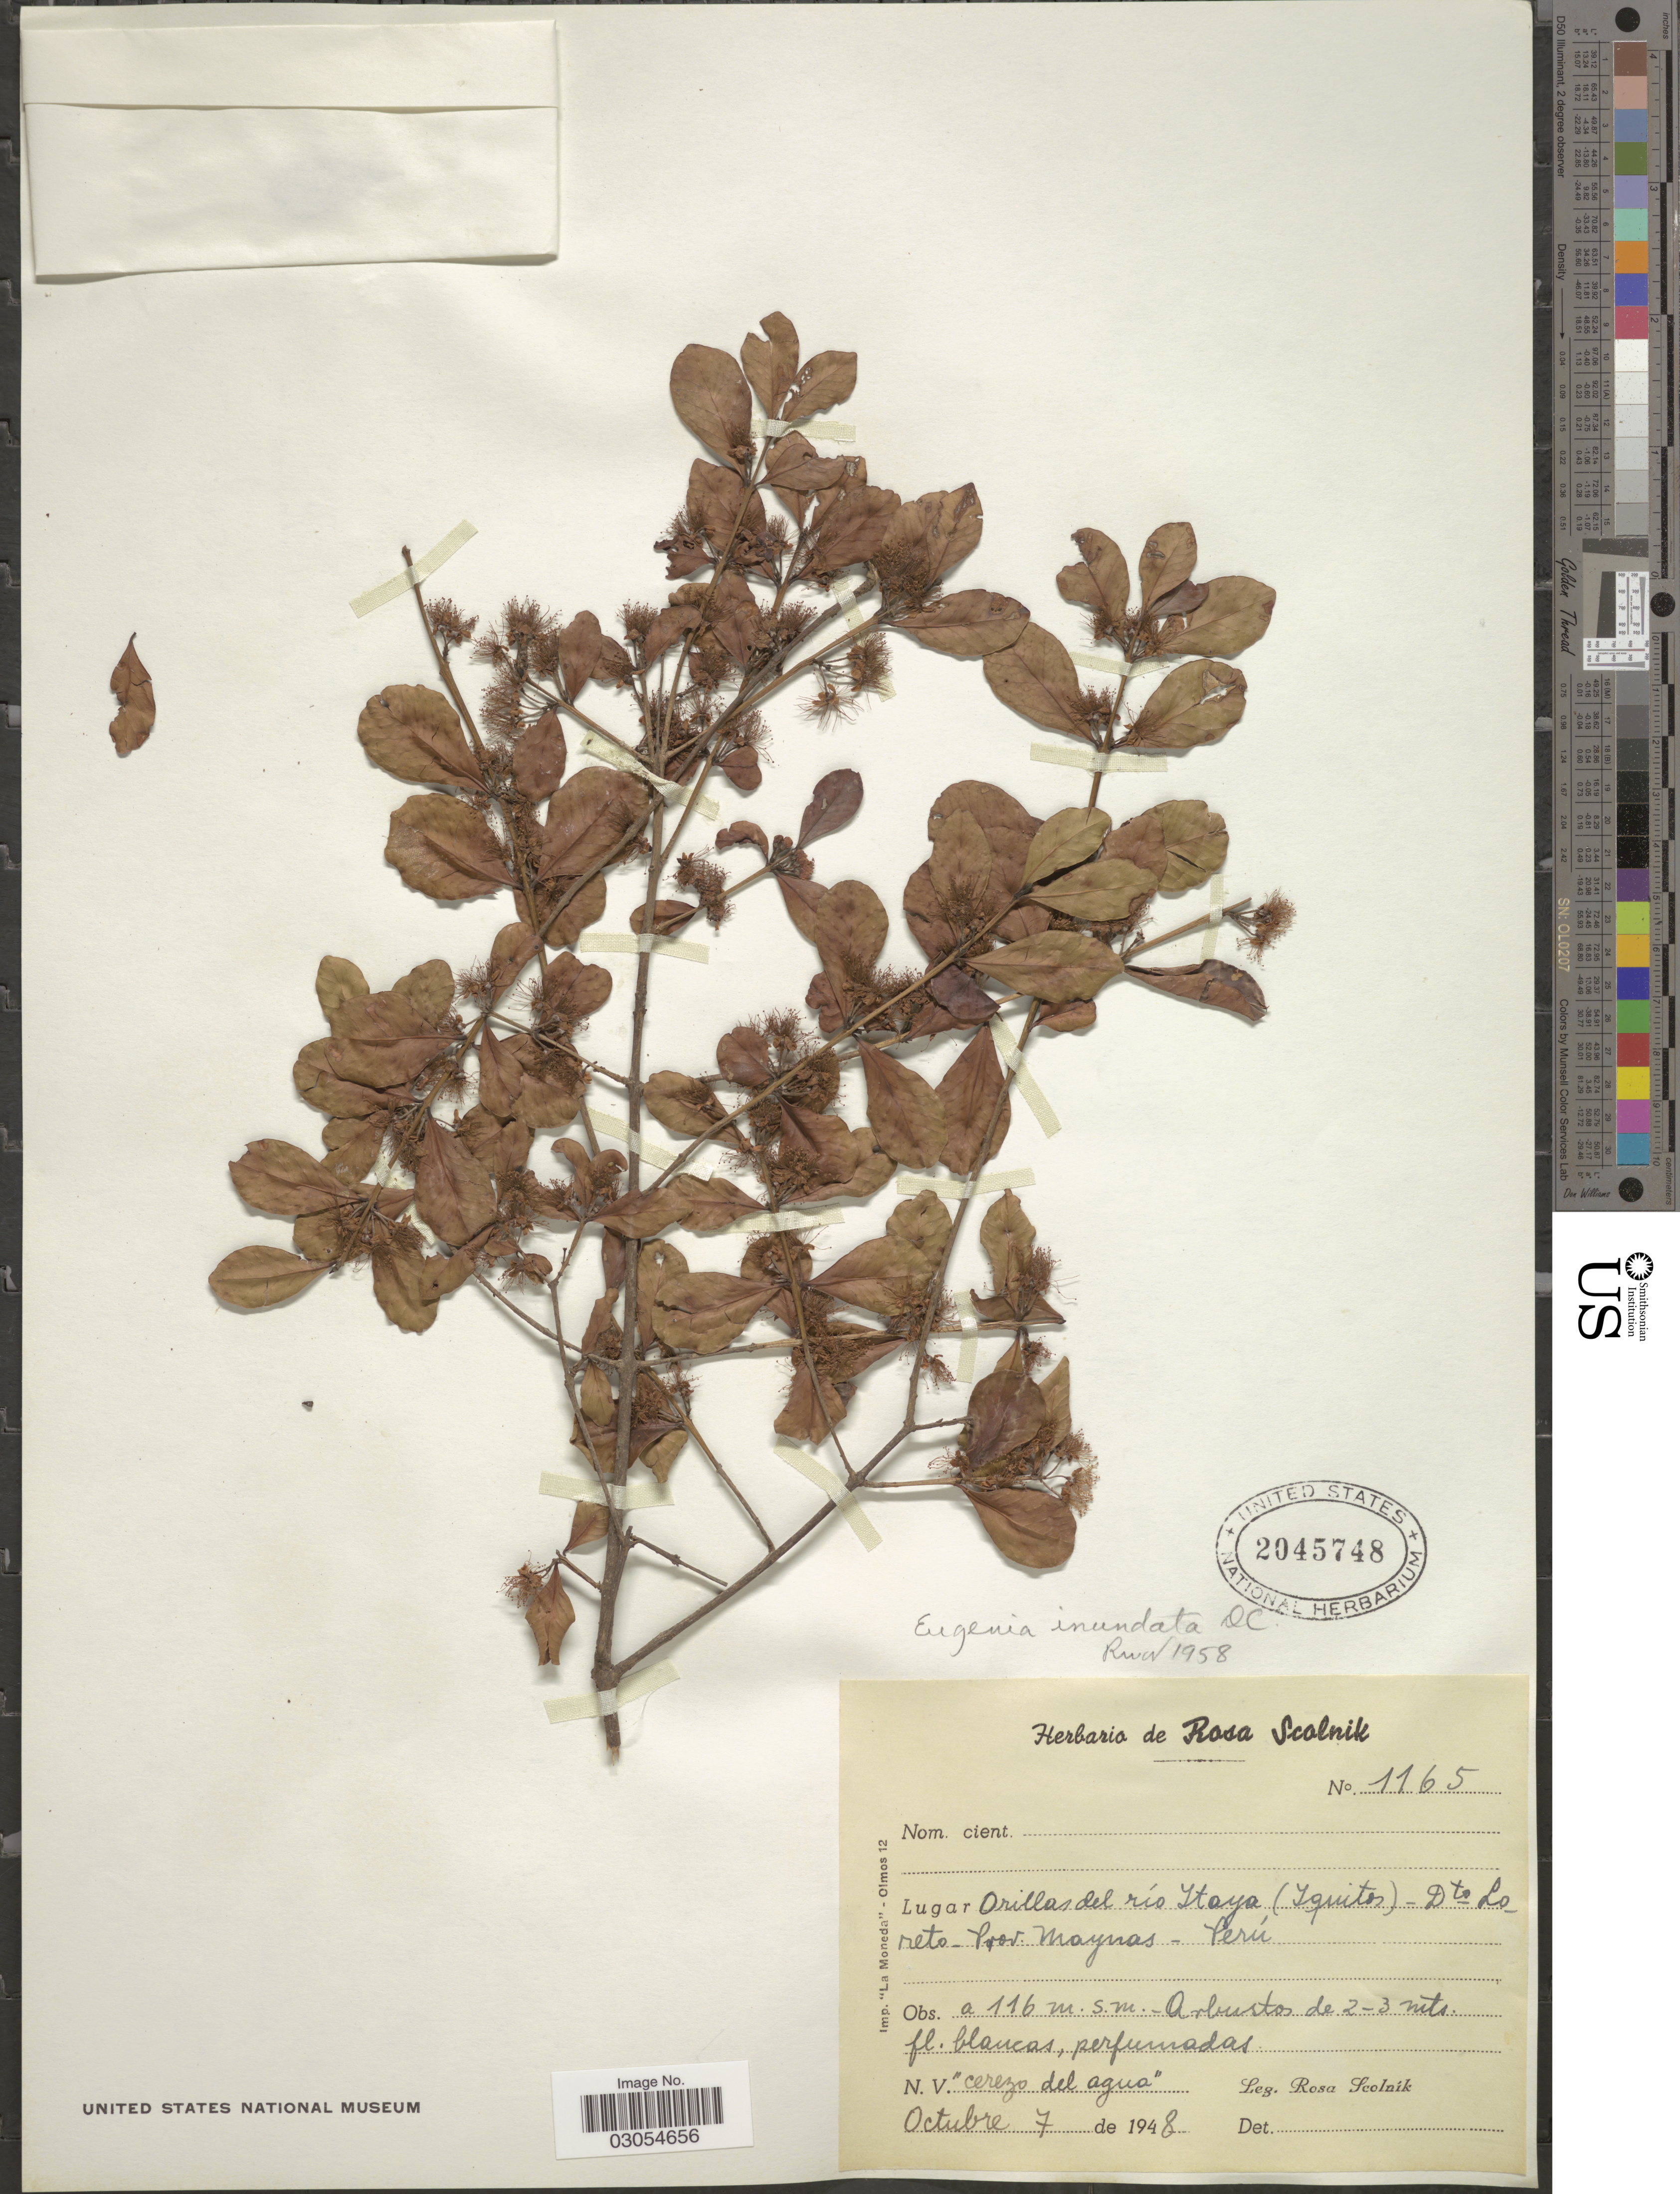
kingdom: Plantae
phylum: Tracheophyta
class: Magnoliopsida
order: Myrtales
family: Myrtaceae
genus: Eugenia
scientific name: Eugenia inundata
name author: DC.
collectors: R. Scolnik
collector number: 1165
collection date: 1948-10-07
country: Peru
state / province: Loreto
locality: Orillas del río Itaya (Iquitos)-Dto Loreto-Prov. Maynas.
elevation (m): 116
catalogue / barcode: US 2045748